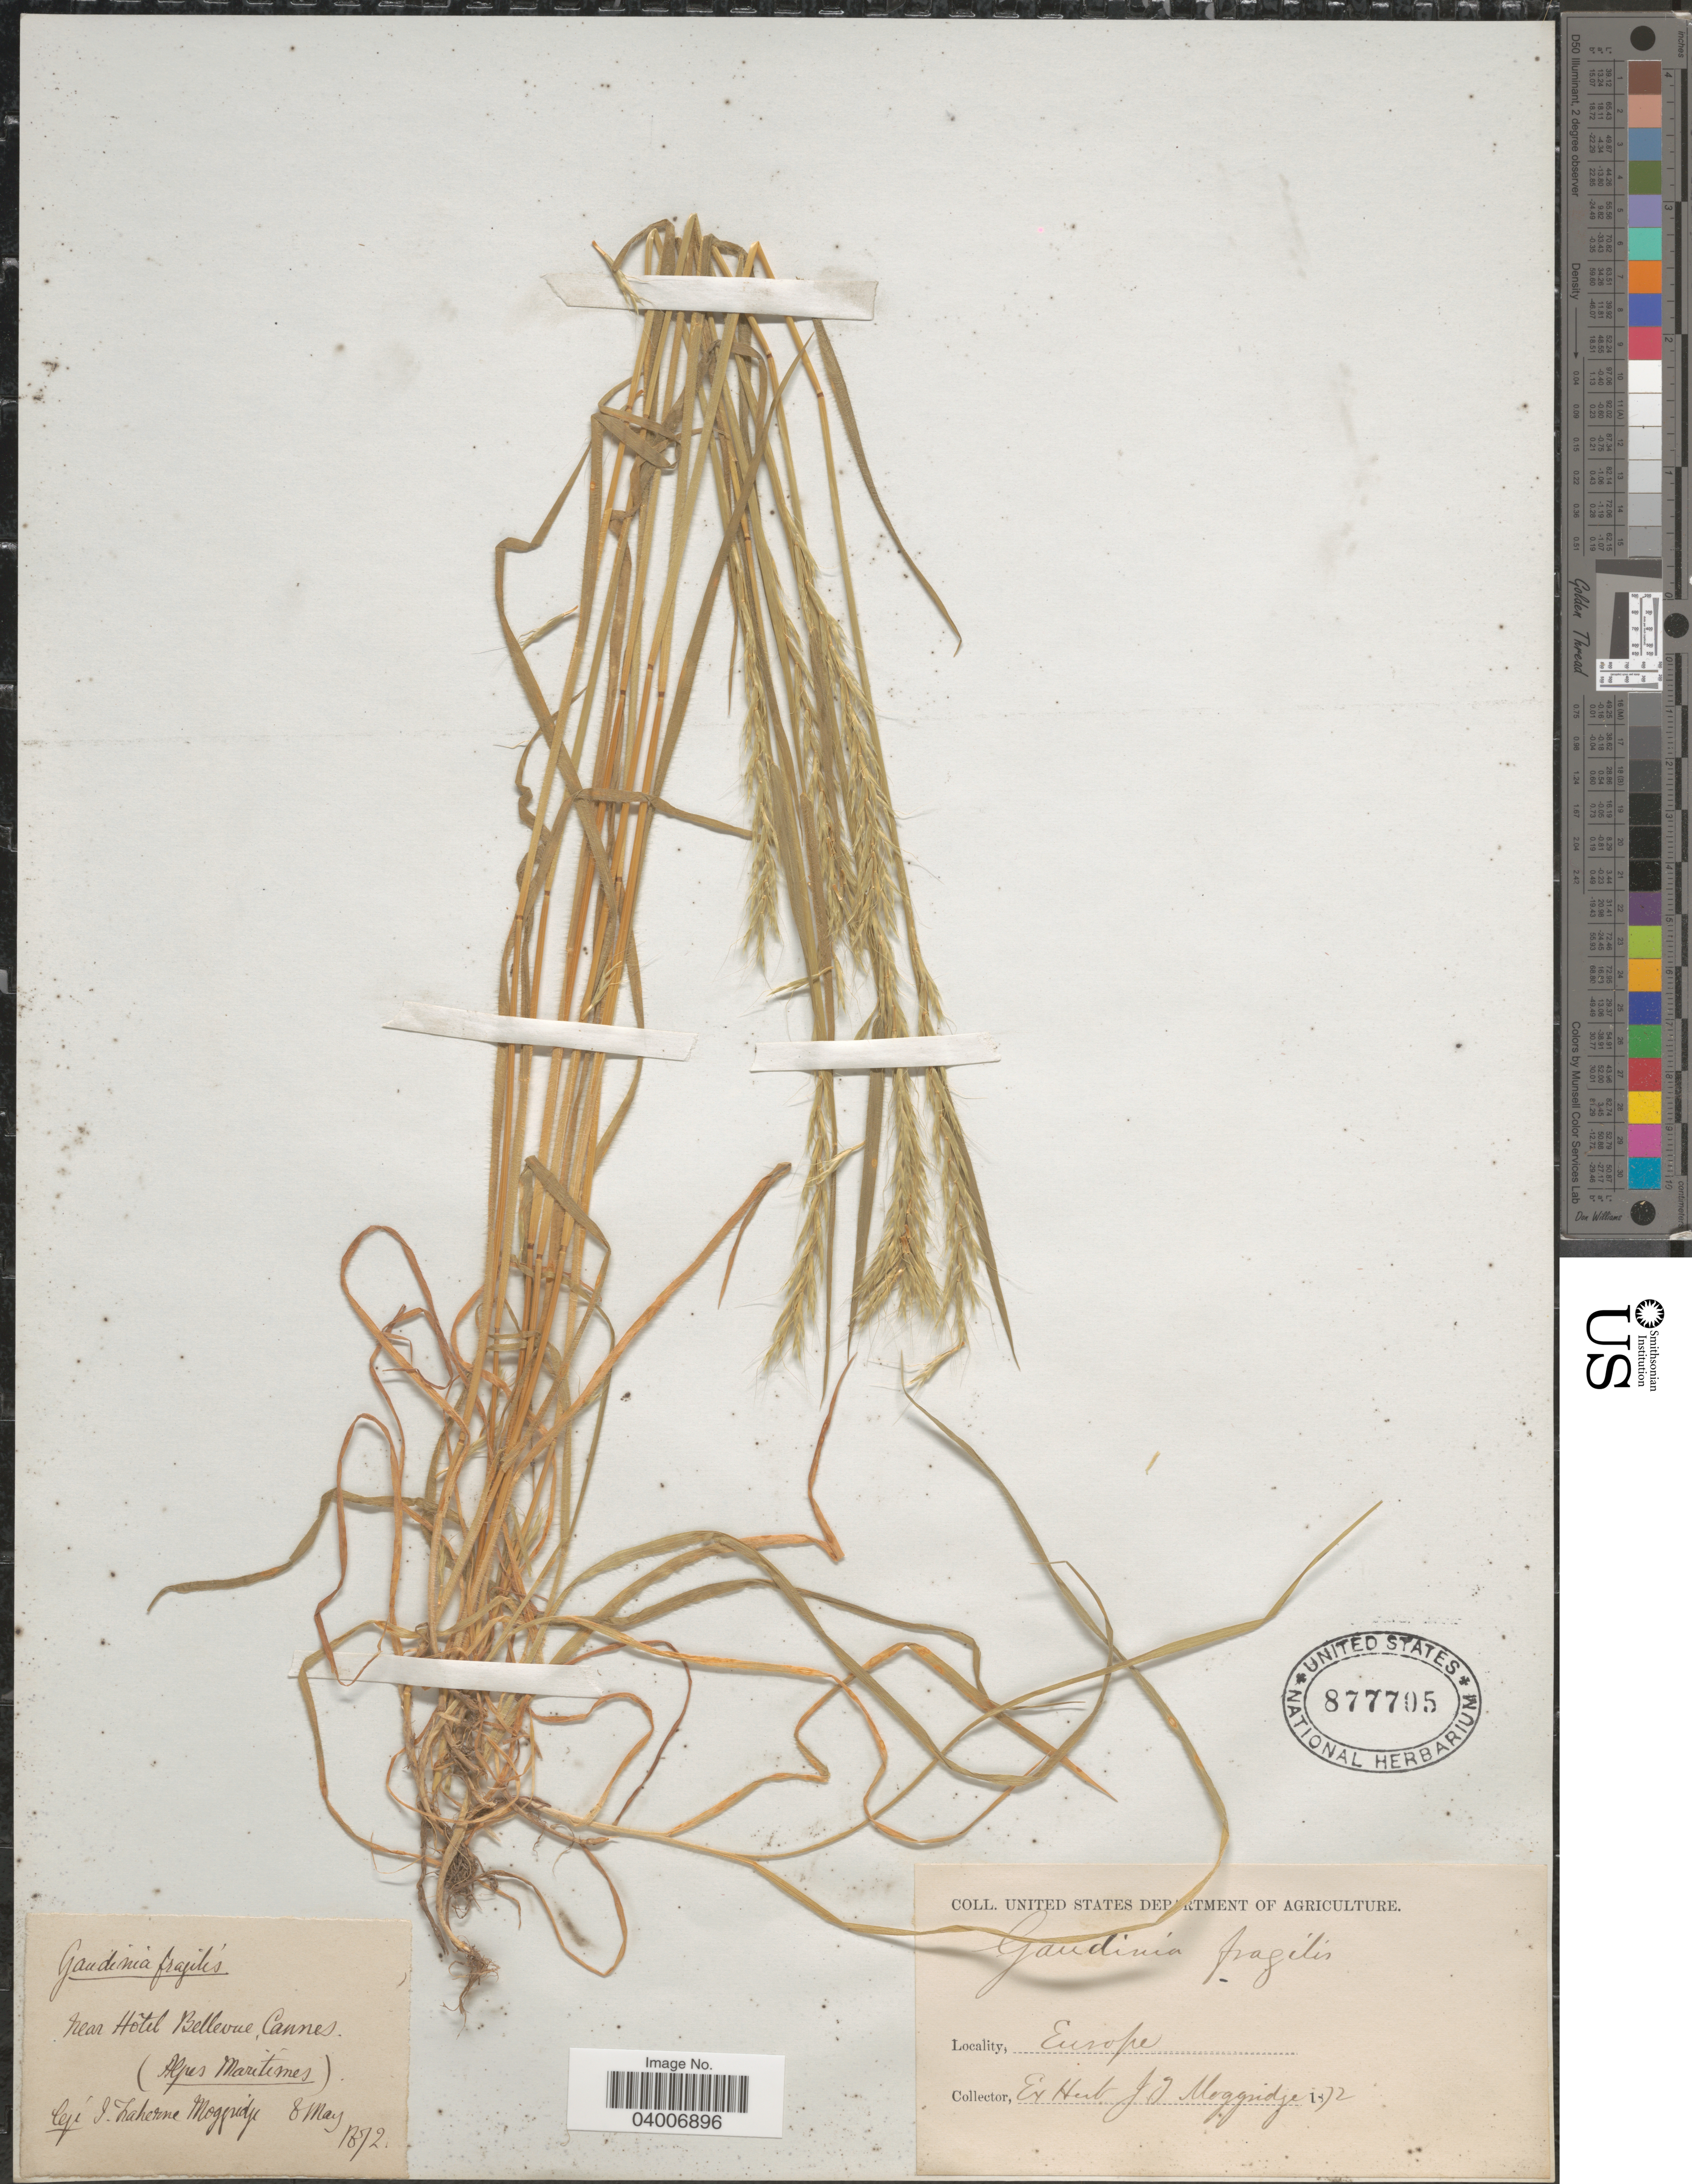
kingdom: Plantae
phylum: Tracheophyta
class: Liliopsida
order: Poales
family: Poaceae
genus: Gaudinia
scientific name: Gaudinia fragilis var. fragilis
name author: (L.) P. Beauv.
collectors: J. T. Moggridge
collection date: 1872-05-08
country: France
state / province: Provence-Alpes-Côte d'Azur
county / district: Alpes-Maritimes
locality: Hotel Bellevue, Cannes (Alpes Maritimes). Europe.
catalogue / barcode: US 877705